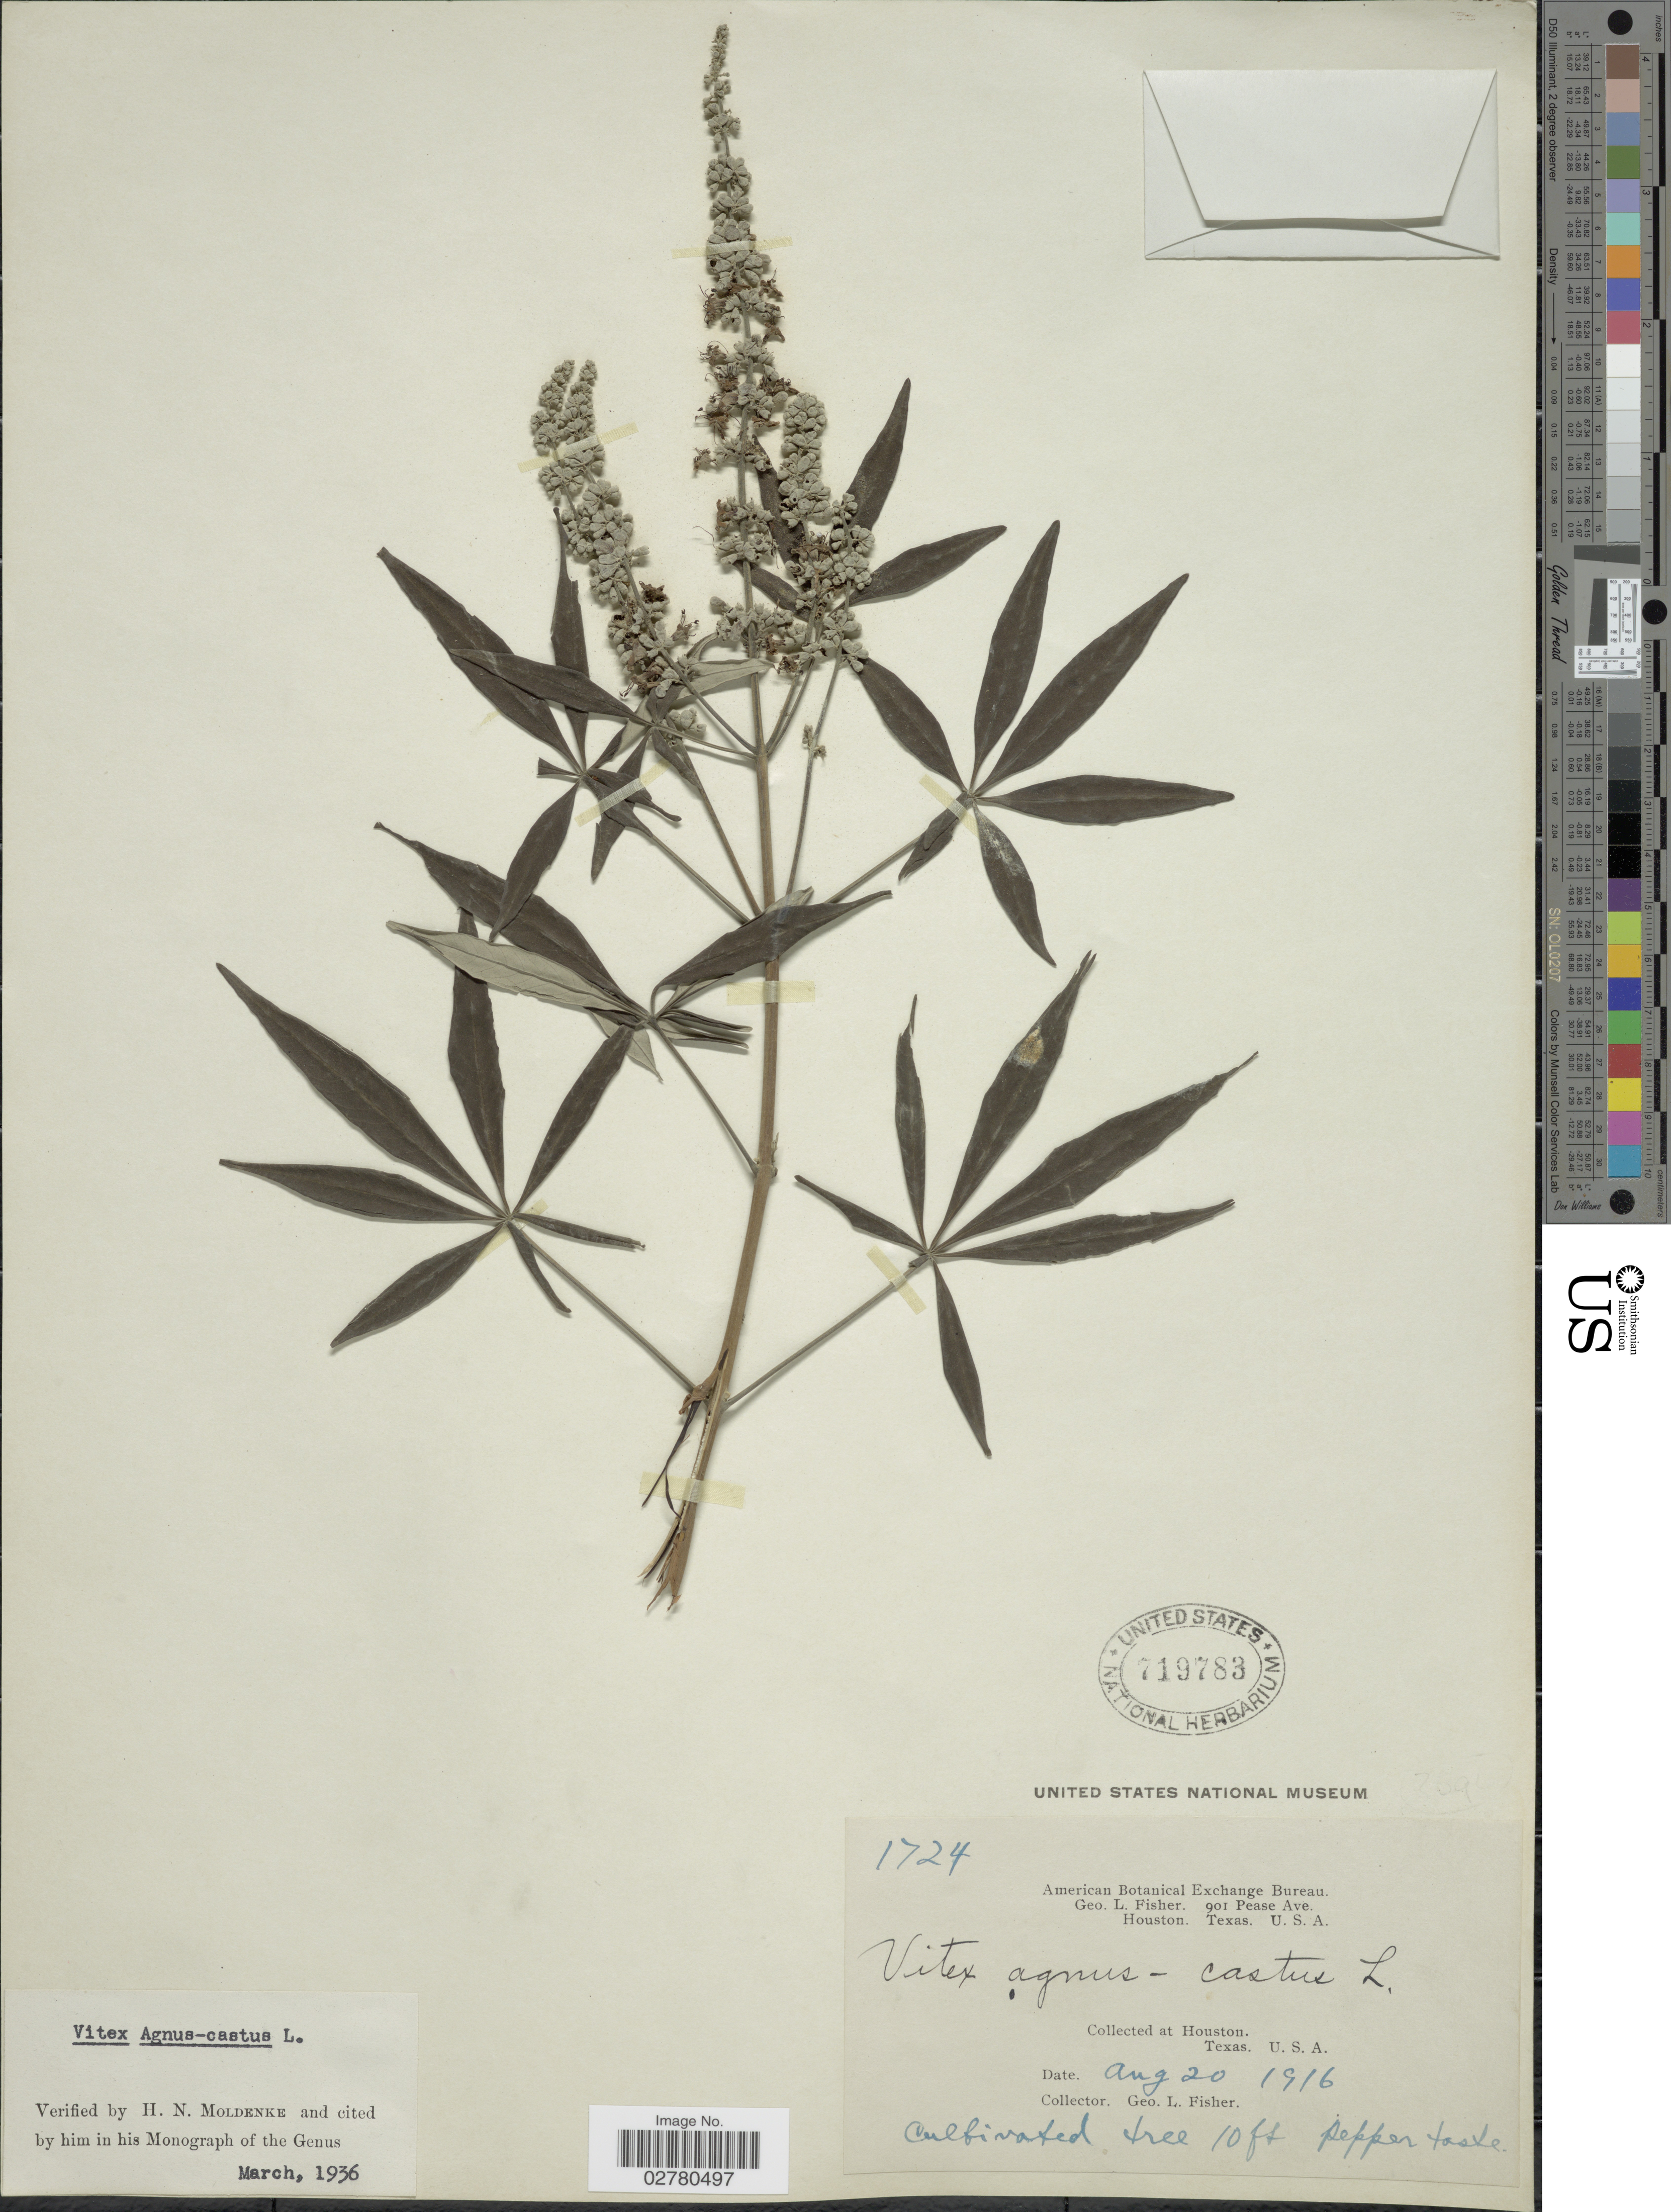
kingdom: Plantae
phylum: Tracheophyta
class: Magnoliopsida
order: Lamiales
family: Lamiaceae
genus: Vitex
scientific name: Vitex agnus-castus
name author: L.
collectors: G. L. Fisher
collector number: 1724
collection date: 1916-08-20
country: United States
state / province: Texas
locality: Houston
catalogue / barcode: US 719783